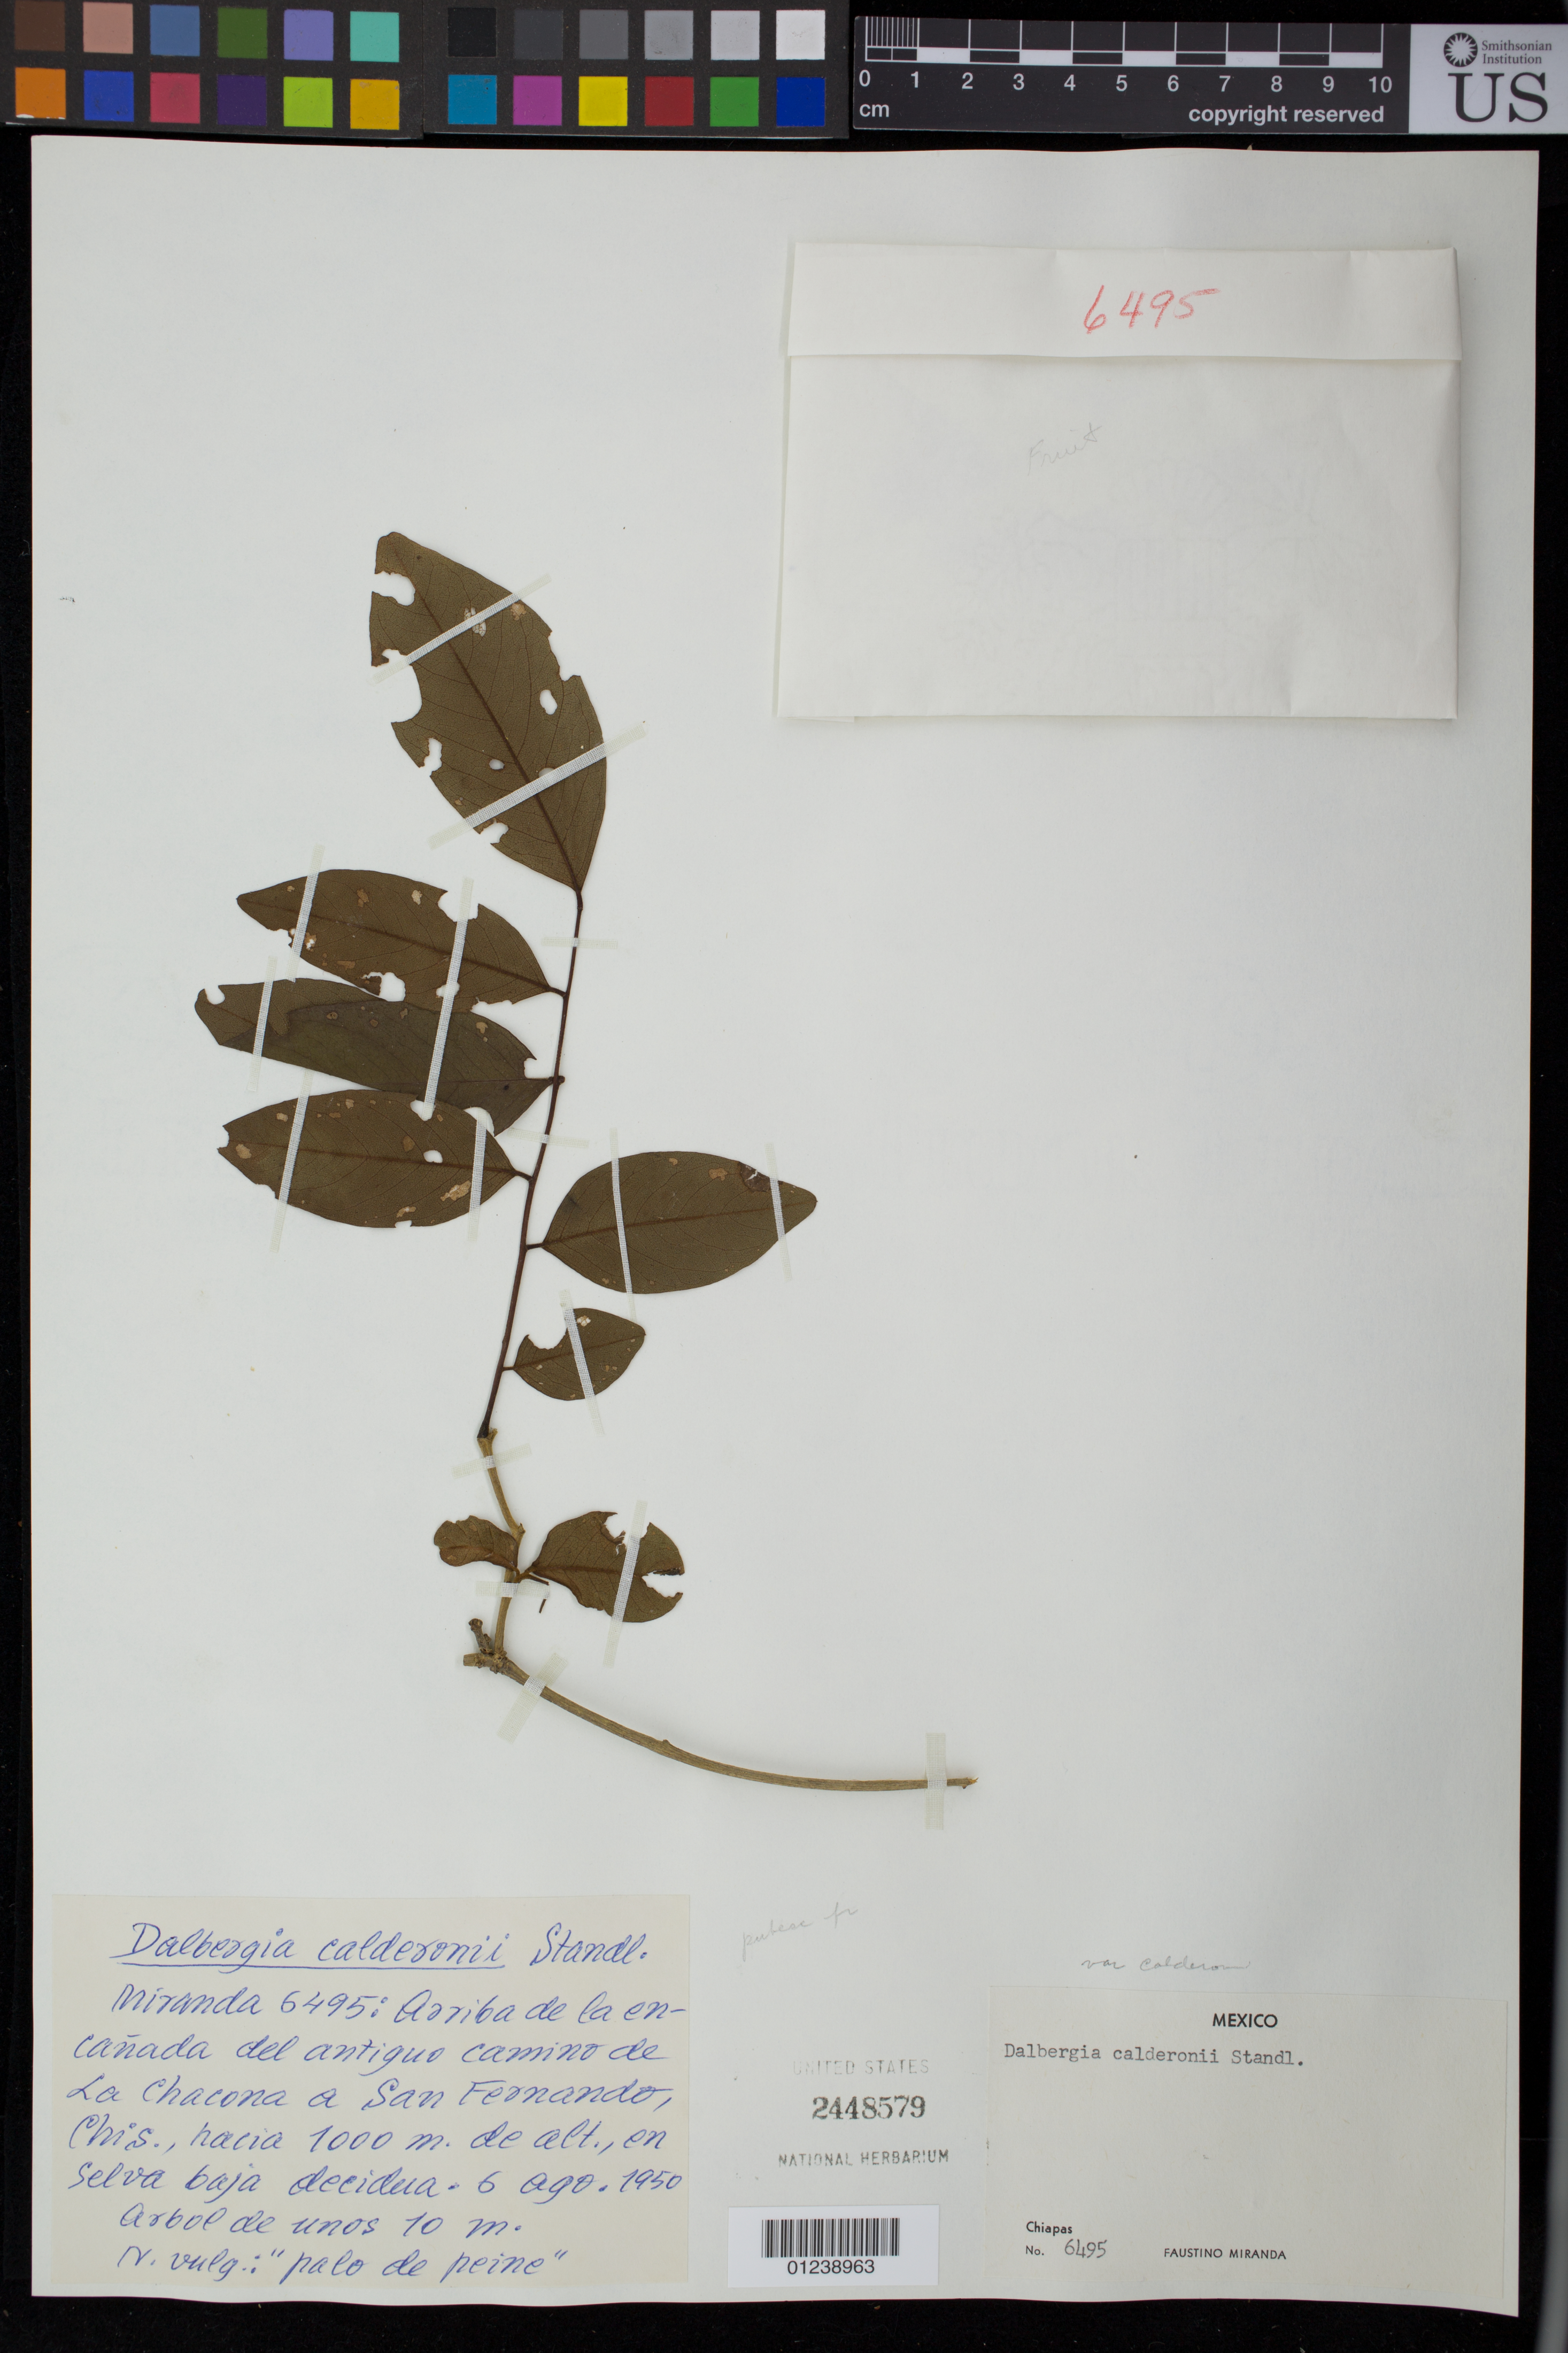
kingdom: Plantae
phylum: Tracheophyta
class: Magnoliopsida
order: Fabales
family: Fabaceae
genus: Dalbergia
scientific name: Dalbergia calderonii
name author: Standl.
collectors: F. Miranda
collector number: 6495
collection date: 1950-08-06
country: Mexico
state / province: Chiapas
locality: Arriba de la encayada del antiguo camino de La Chacona a San Fernando, Chis.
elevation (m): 1000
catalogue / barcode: US 2448579